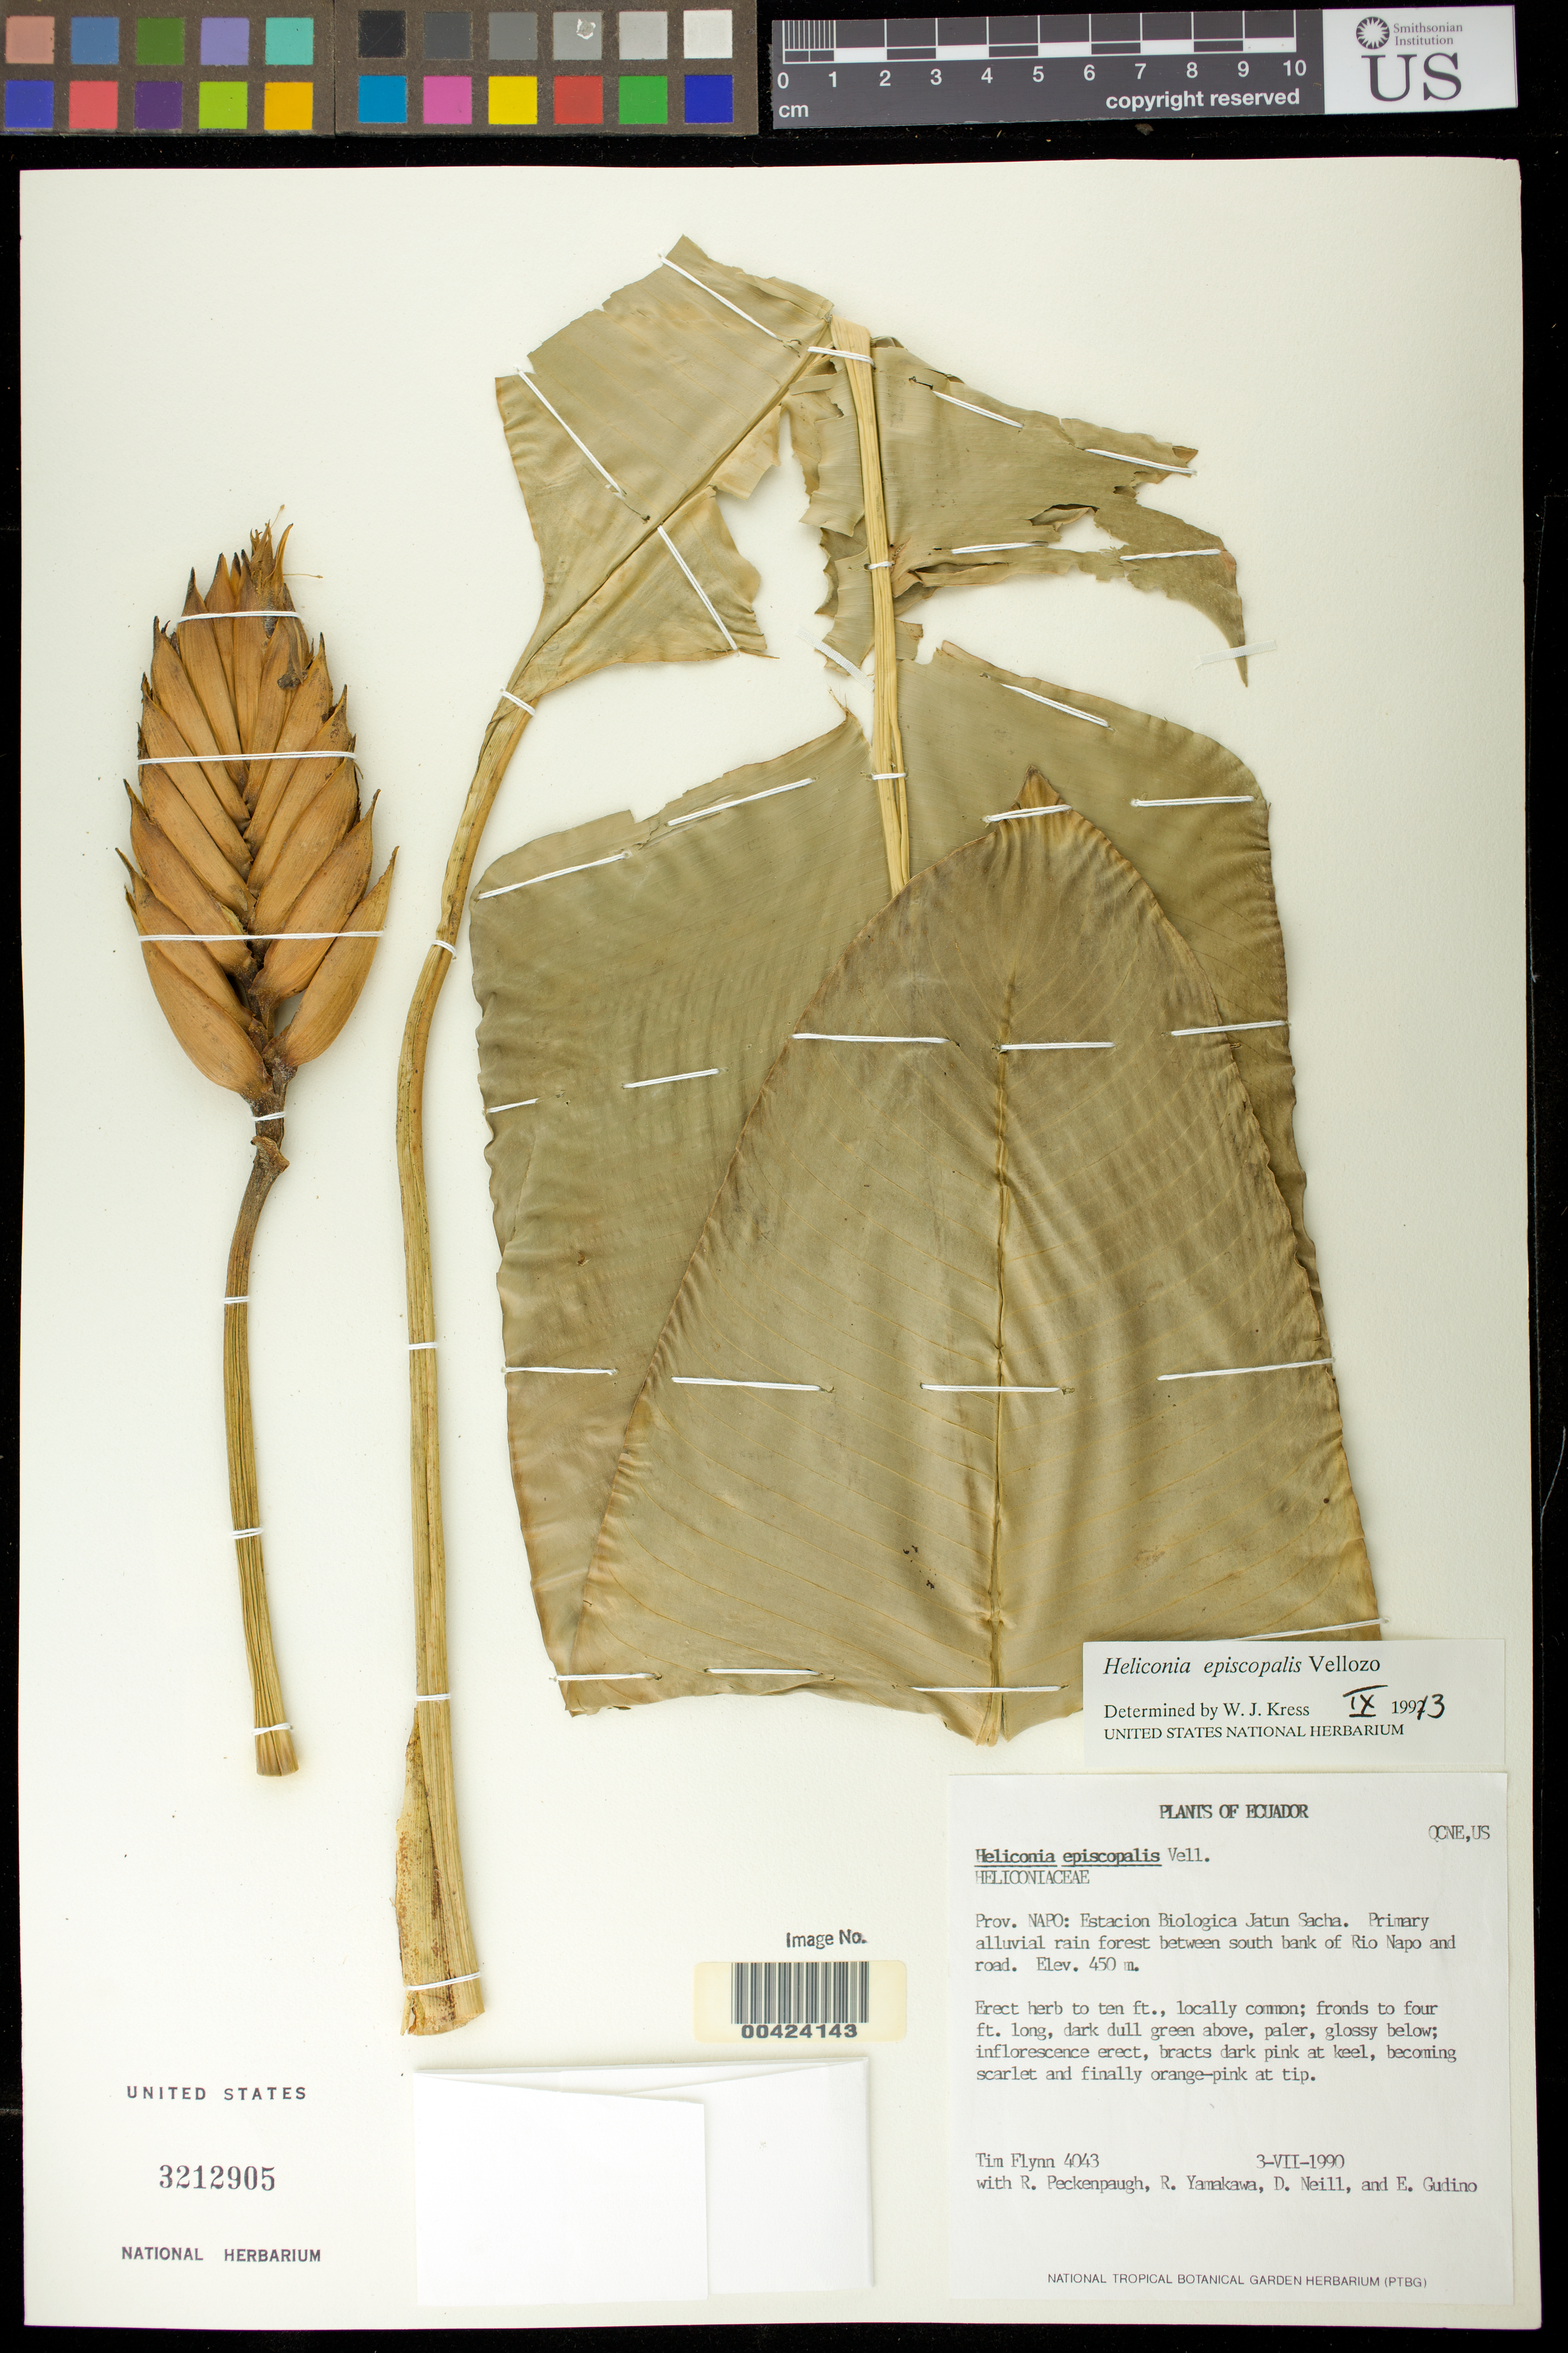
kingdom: Plantae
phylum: Tracheophyta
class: Liliopsida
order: Zingiberales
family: Heliconiaceae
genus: Heliconia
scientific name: Heliconia episcopalis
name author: Vell.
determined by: Kress, W. J., (US), Smithsonian Institution - National Museum of Natural History (UNITED STATES)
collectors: T. W. Flynn, R. Peckenpaugh, R. Yamakawa, D. A. Neill & E. Gudiño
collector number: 4043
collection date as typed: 03 Jul 1990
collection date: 1990-07-03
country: Ecuador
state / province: Napo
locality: Estacion biologica jatun sacha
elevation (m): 450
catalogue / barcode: US 3212905